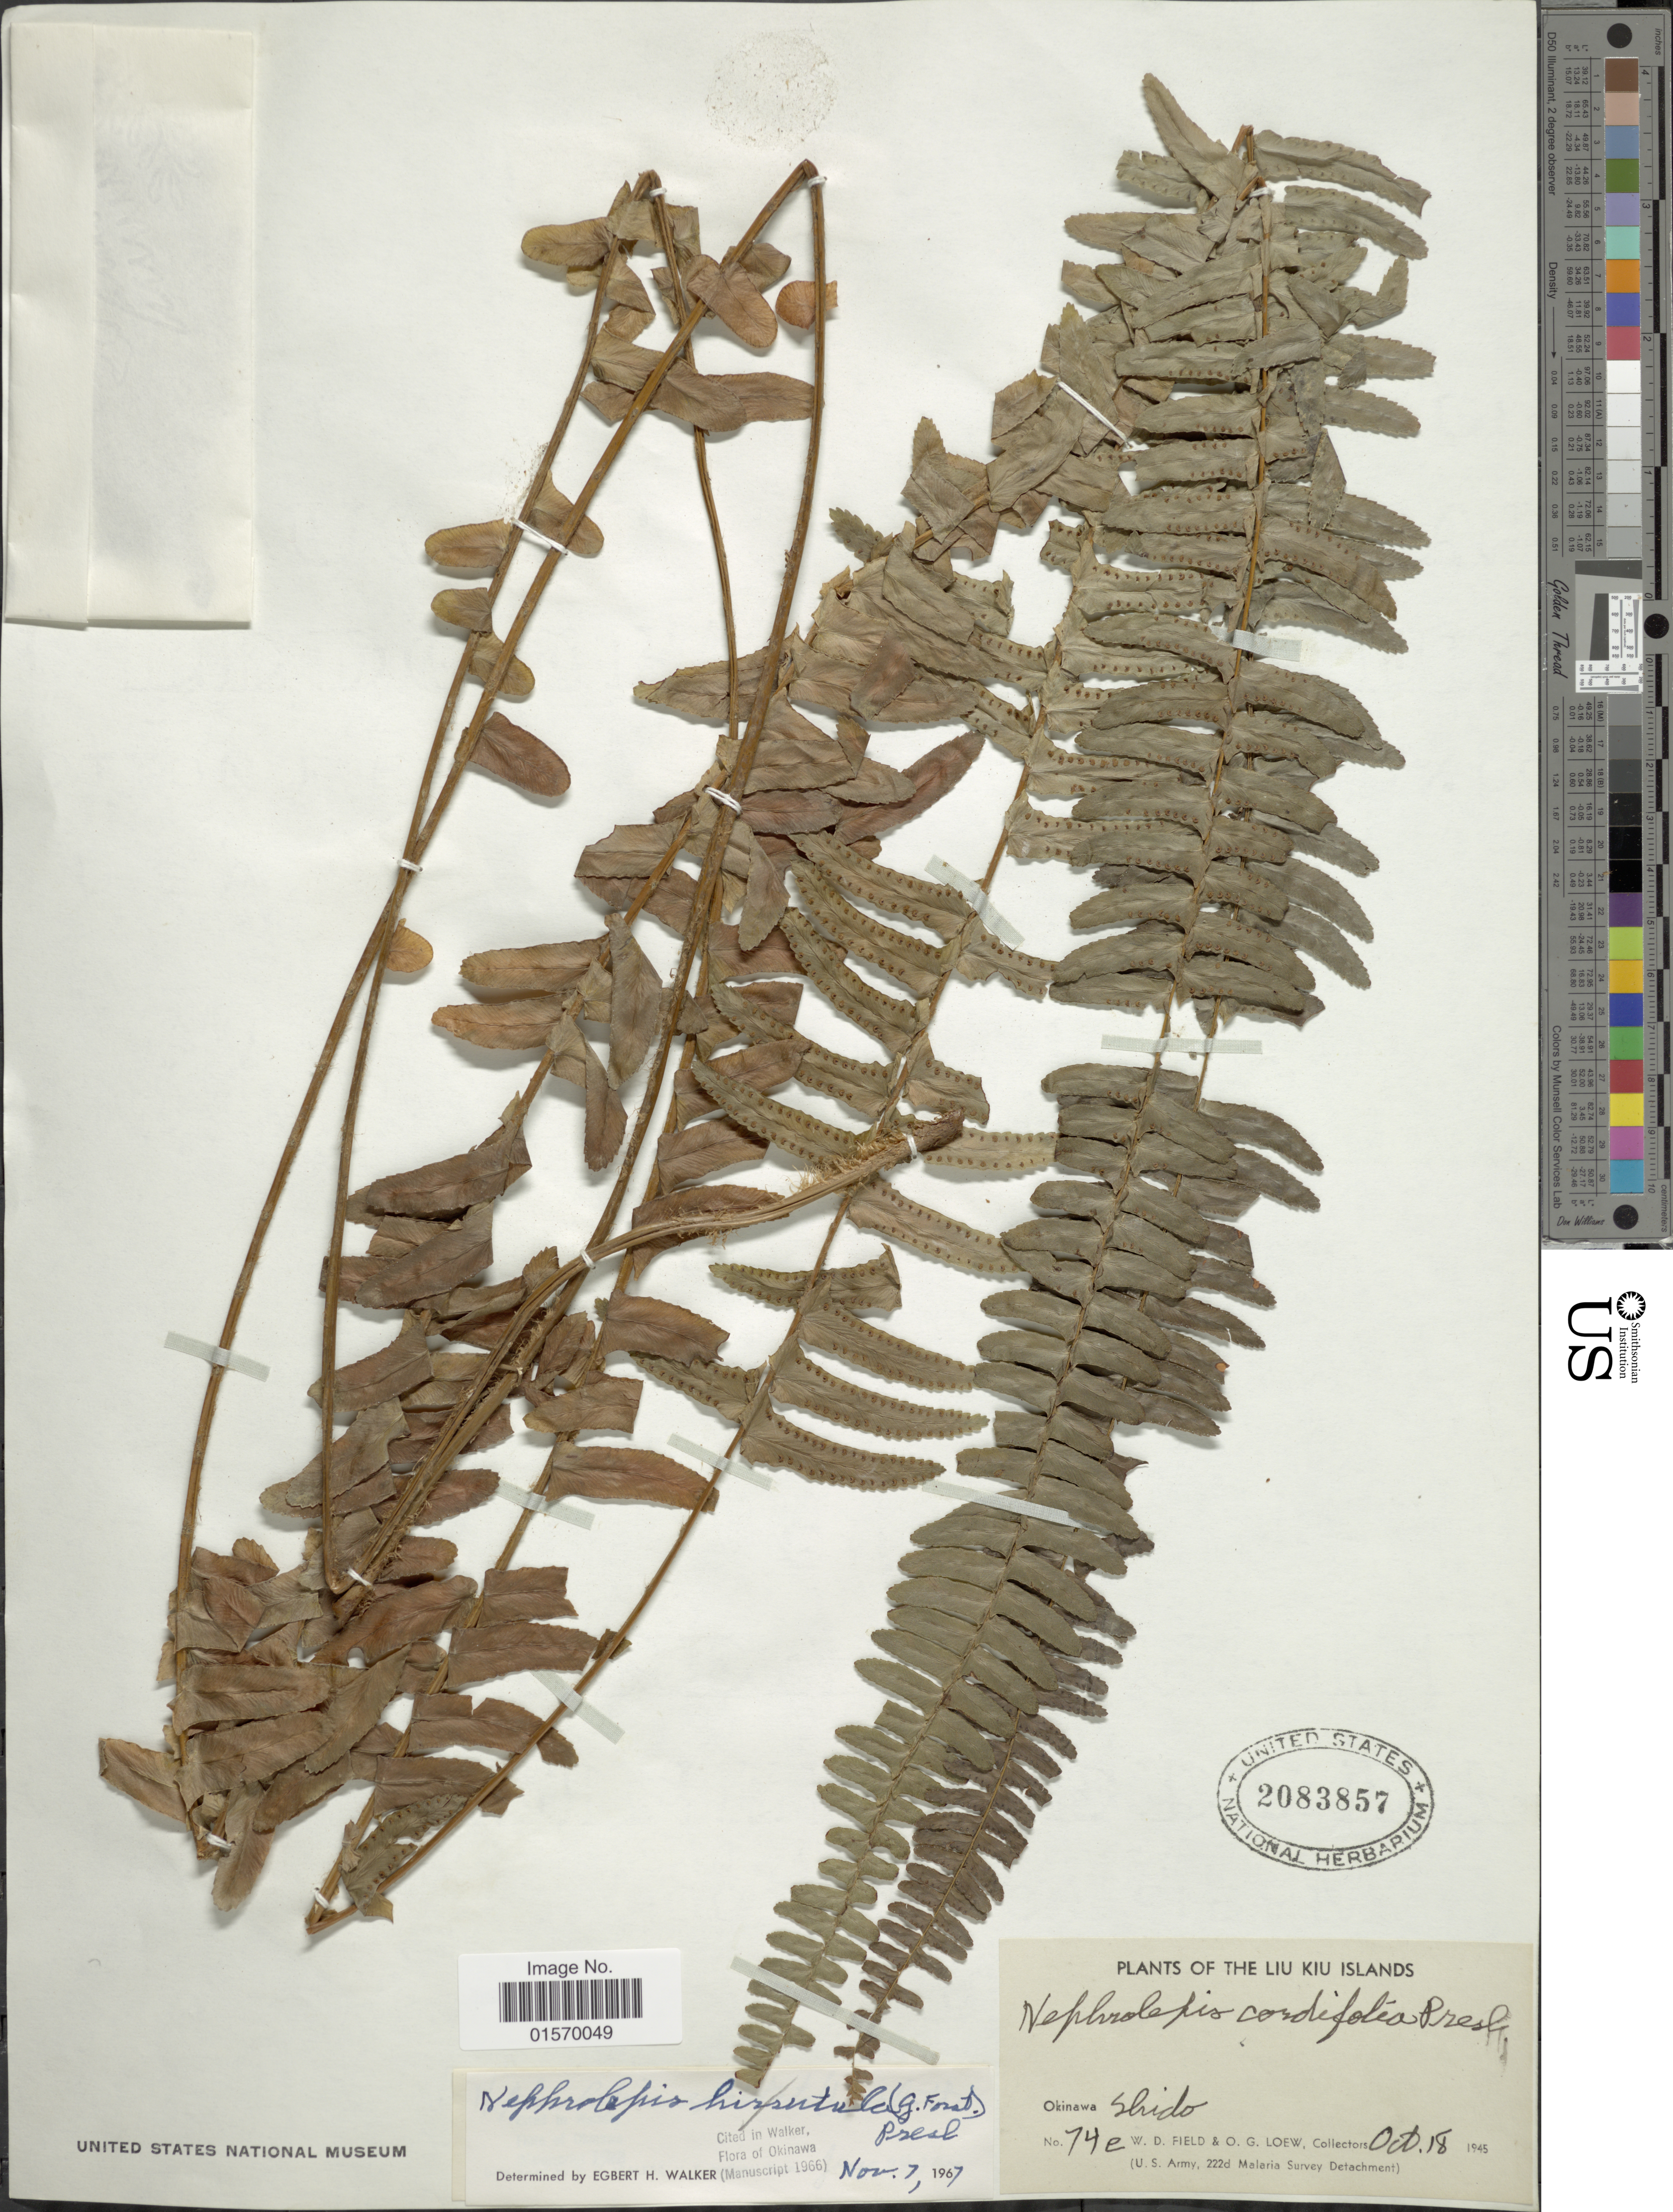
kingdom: Plantae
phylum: Tracheophyta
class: Polypodiopsida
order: Polypodiales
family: Nephrolepidaceae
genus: Nephrolepis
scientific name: Nephrolepis auriculata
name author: (L.) Trimen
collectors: W. D. Field & O. G. Loew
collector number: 74e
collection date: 1945-10-18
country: Japan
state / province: Okinawa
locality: Liu Kiu Islands. Okinawa Shido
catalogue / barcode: US 2083857